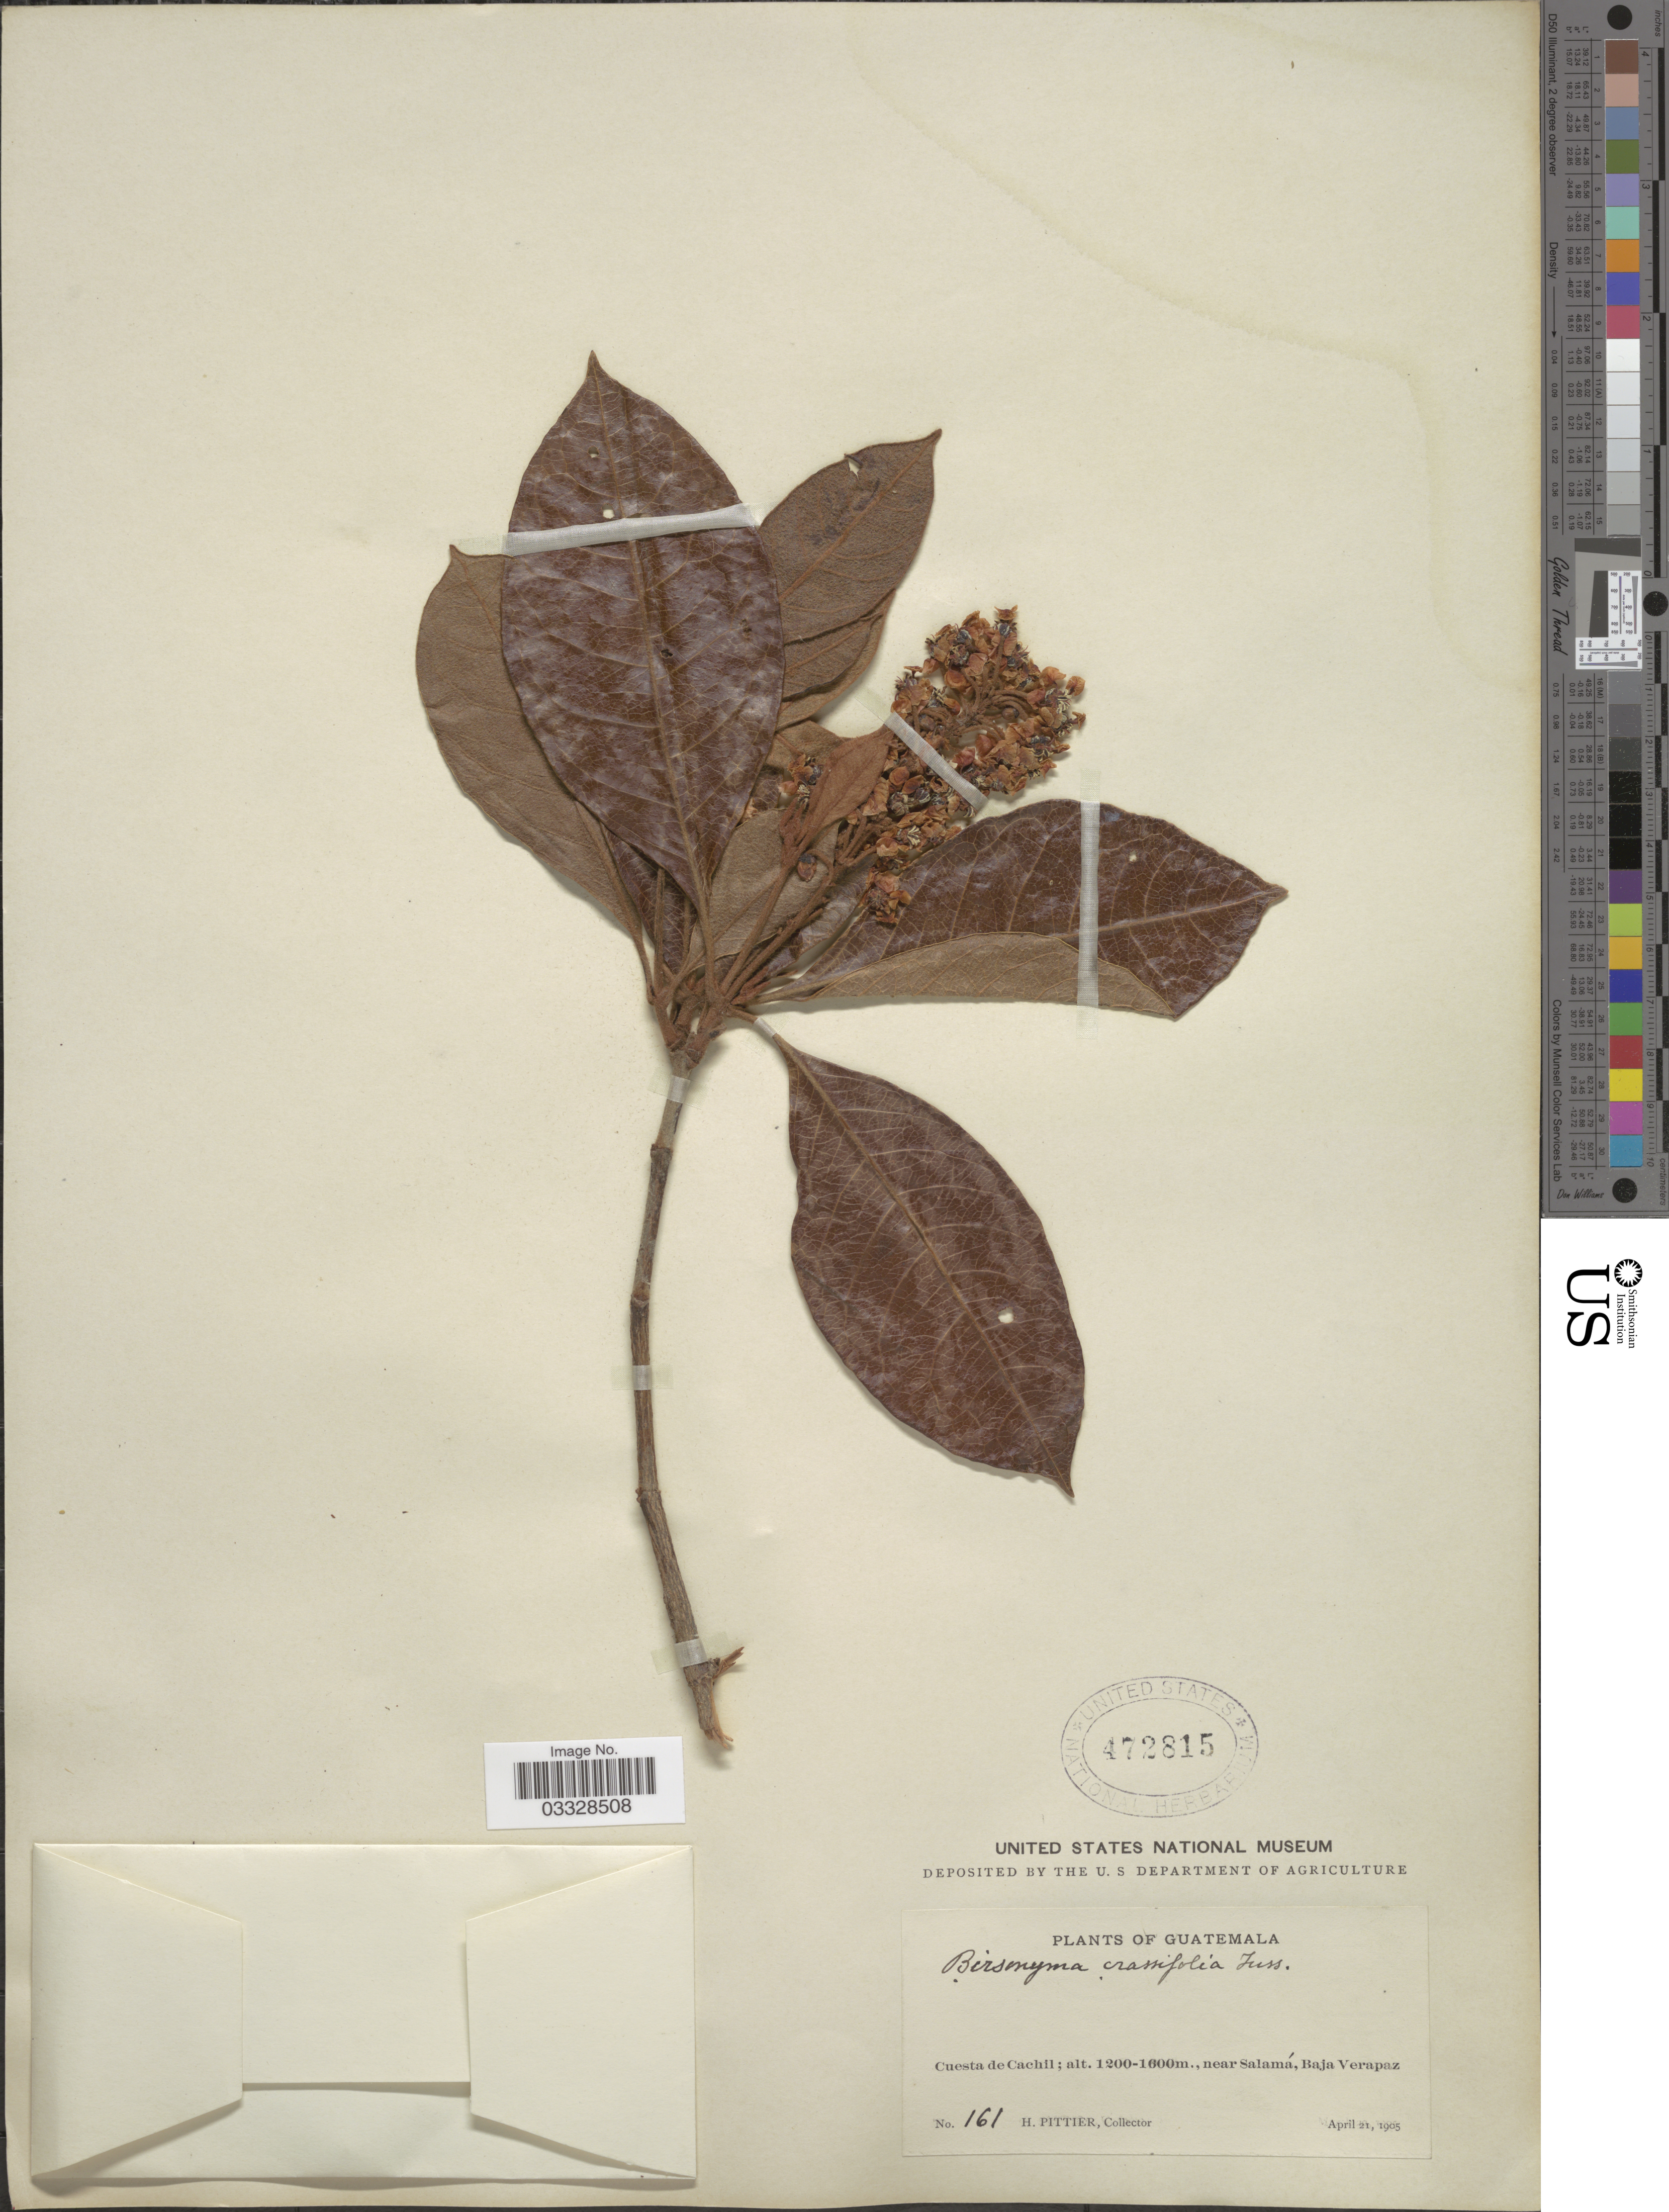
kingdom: Plantae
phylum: Tracheophyta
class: Magnoliopsida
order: Malpighiales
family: Malpighiaceae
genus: Byrsonima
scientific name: Byrsonima crassifolia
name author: (L.) Kunth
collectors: H. F. Pittier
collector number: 161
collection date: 1905-04-21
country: Guatemala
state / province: Baja Verapaz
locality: Cuesta de Cachil, near Salamá.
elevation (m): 1200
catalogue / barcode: US 472815